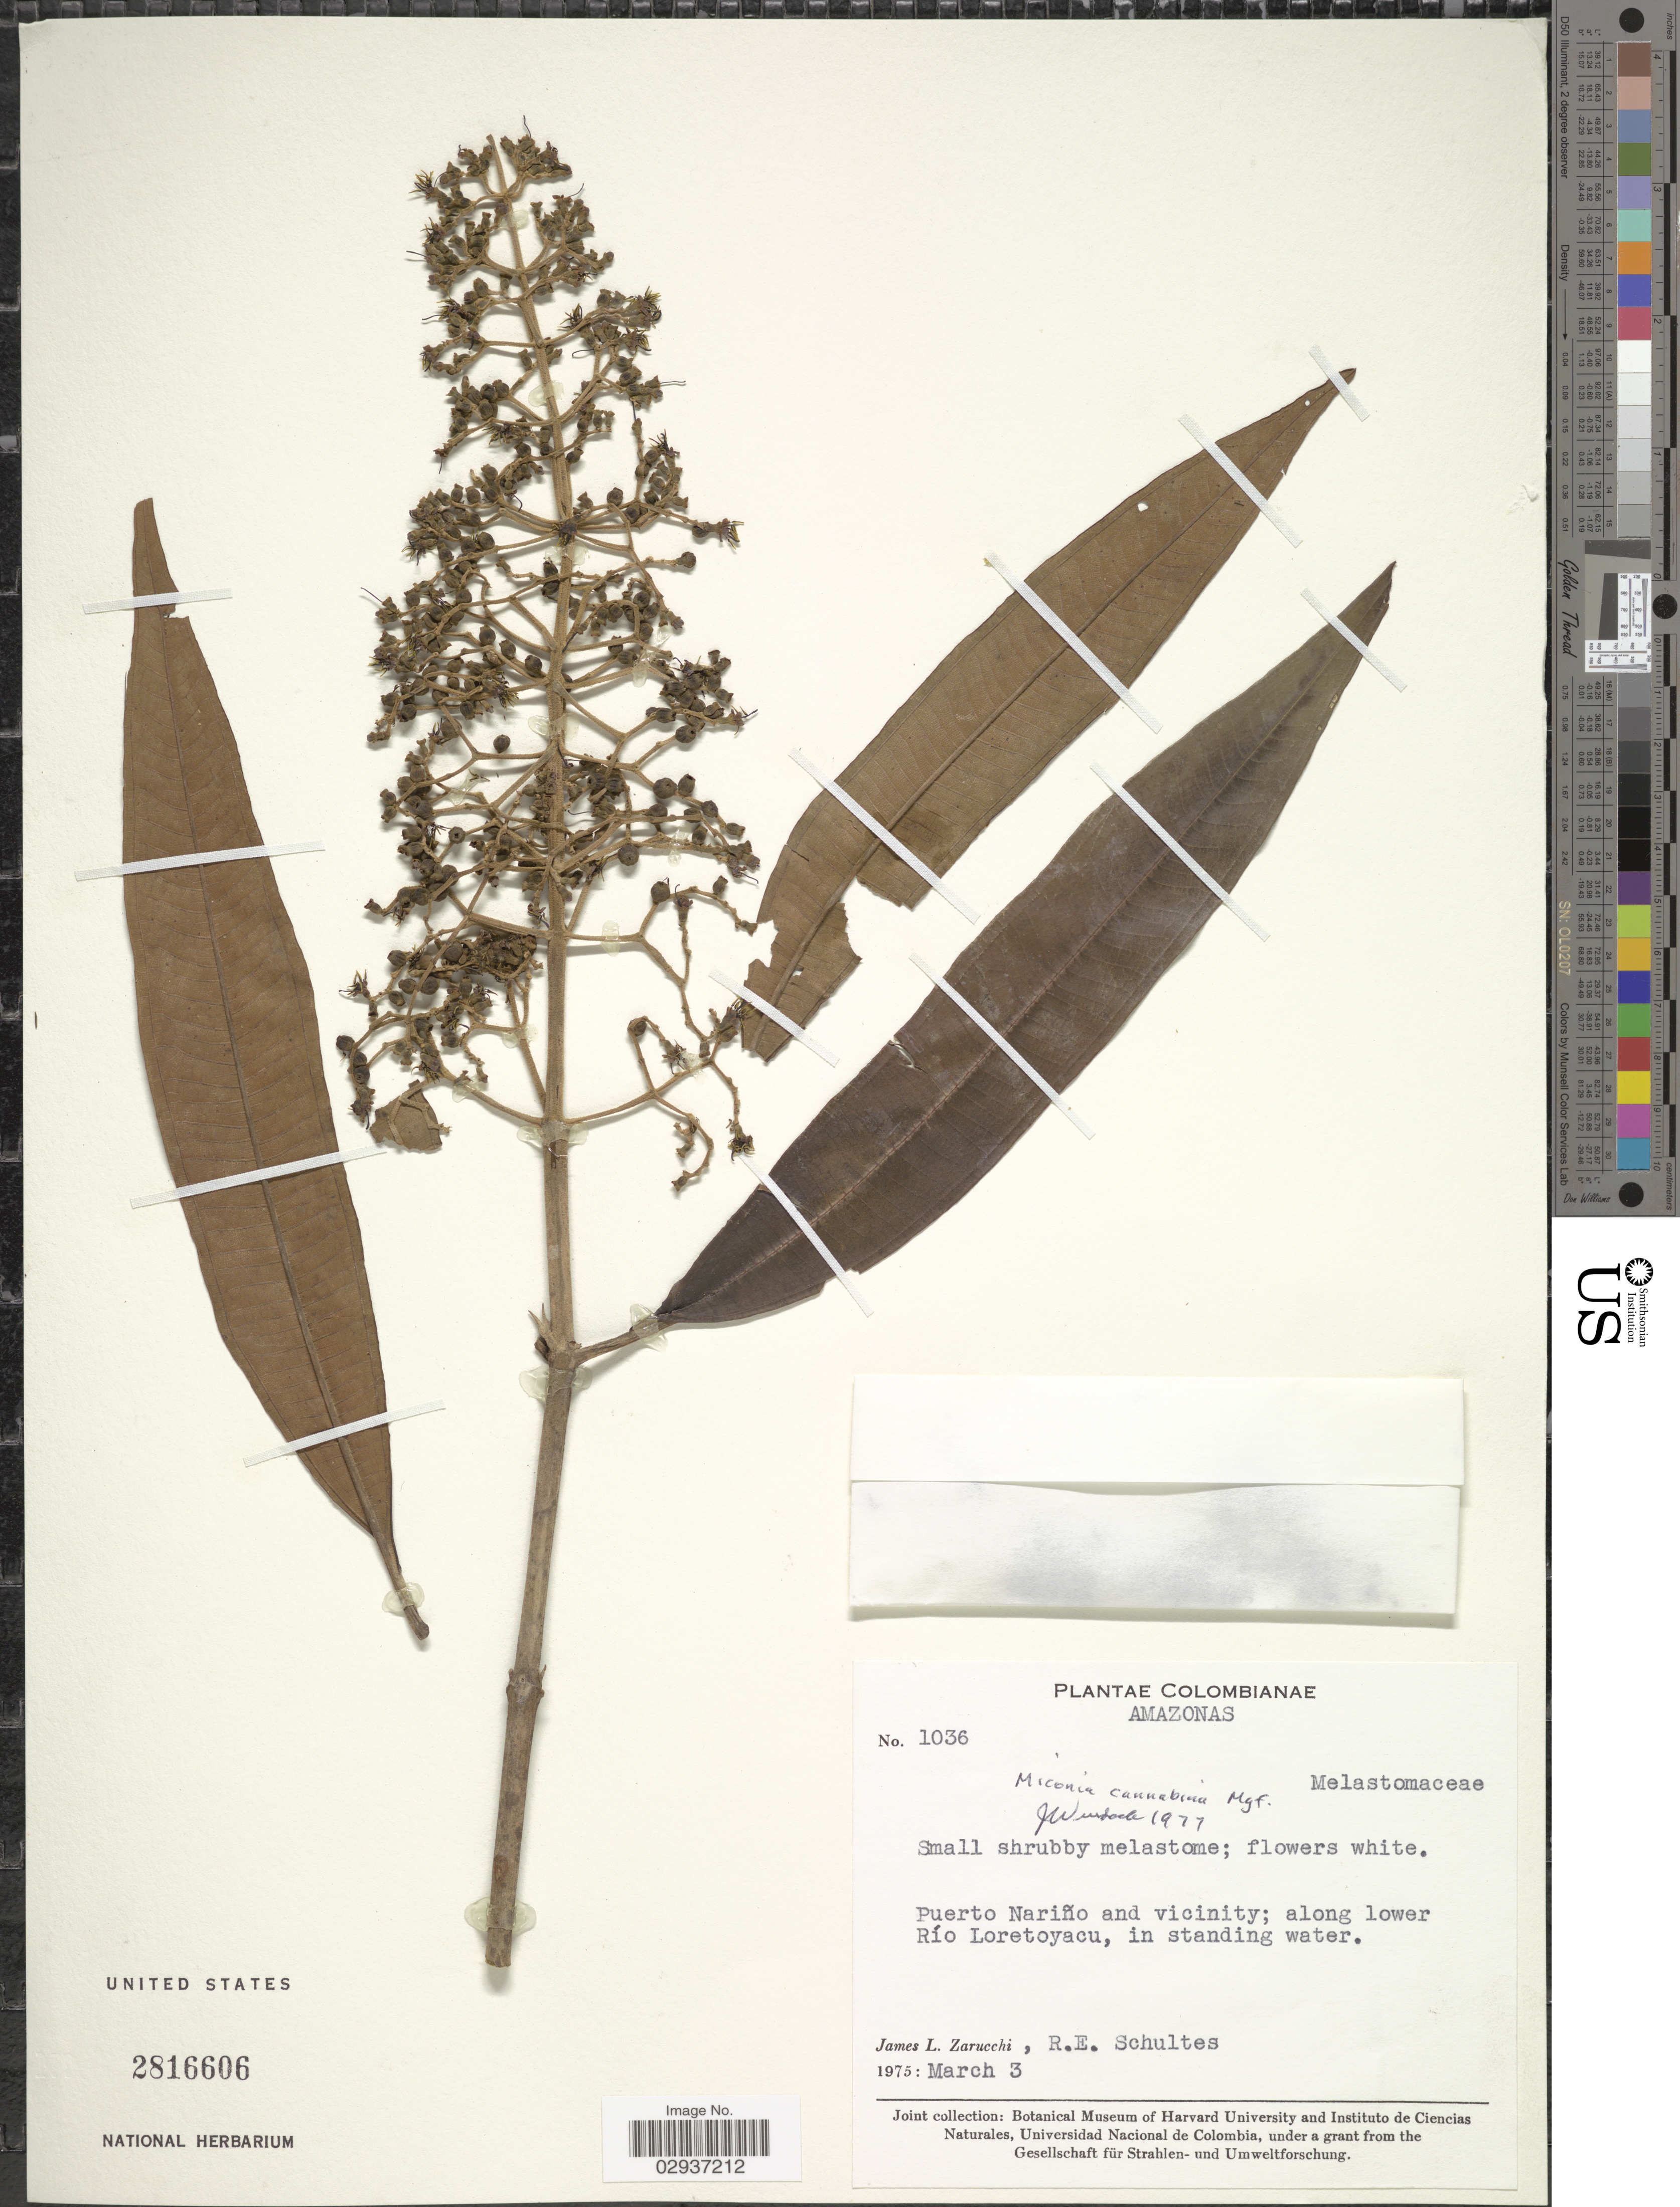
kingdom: Plantae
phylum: Tracheophyta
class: Magnoliopsida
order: Myrtales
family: Melastomataceae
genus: Miconia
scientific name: Miconia cannabina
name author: Markgr.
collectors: J. L. Zarucchi & R. E. Schultes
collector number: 1036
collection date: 1975-03-03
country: Colombia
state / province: Amazônas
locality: Puerto Nariño and vicinity; along lower Río Loretoyacu, in standing water.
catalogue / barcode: US 2816606